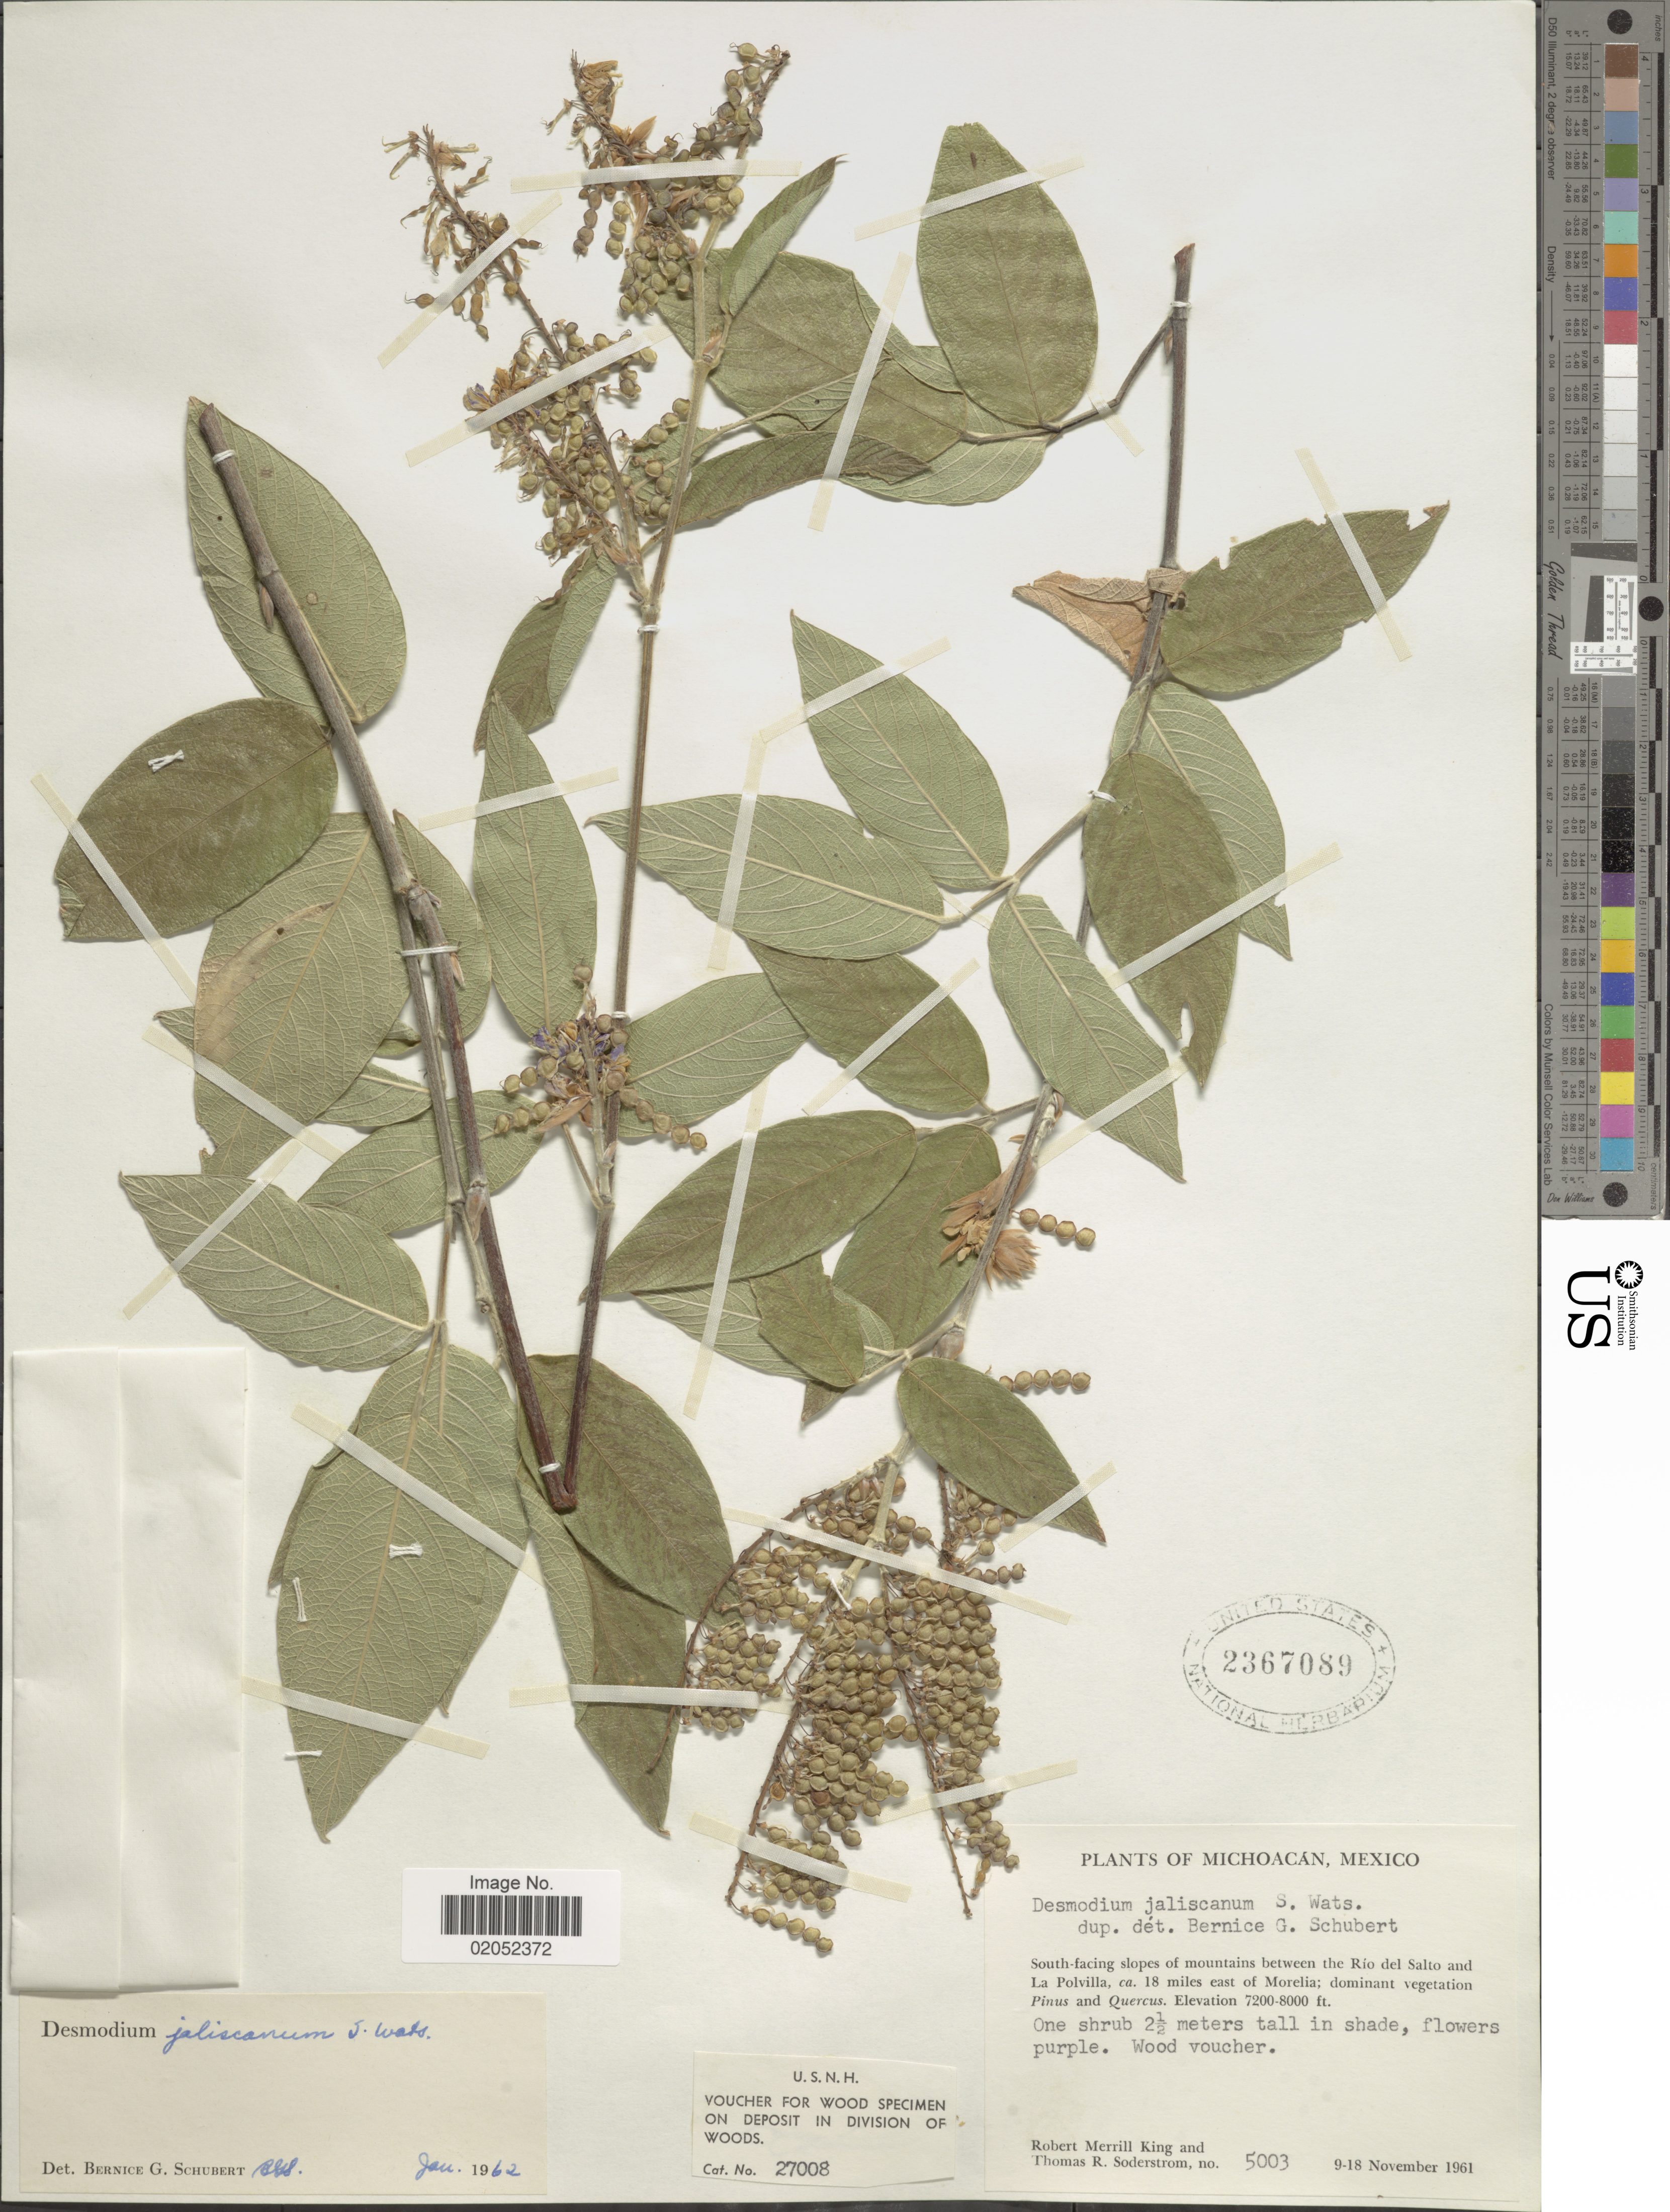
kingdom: Plantae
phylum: Tracheophyta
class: Magnoliopsida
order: Fabales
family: Fabaceae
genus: Desmodium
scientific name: Desmodium jaliscanum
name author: S. Watson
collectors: R. M. King & T. R. Soderstrom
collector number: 5003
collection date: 1961-11-09/1961-11-18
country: Mexico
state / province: Michoacán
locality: Michoacan, Mexico. South-facing slopes of mountains between the Rio del Salto and La Polvilla, ca. 18 miles east of Morelia.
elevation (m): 2195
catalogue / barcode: US 2367089